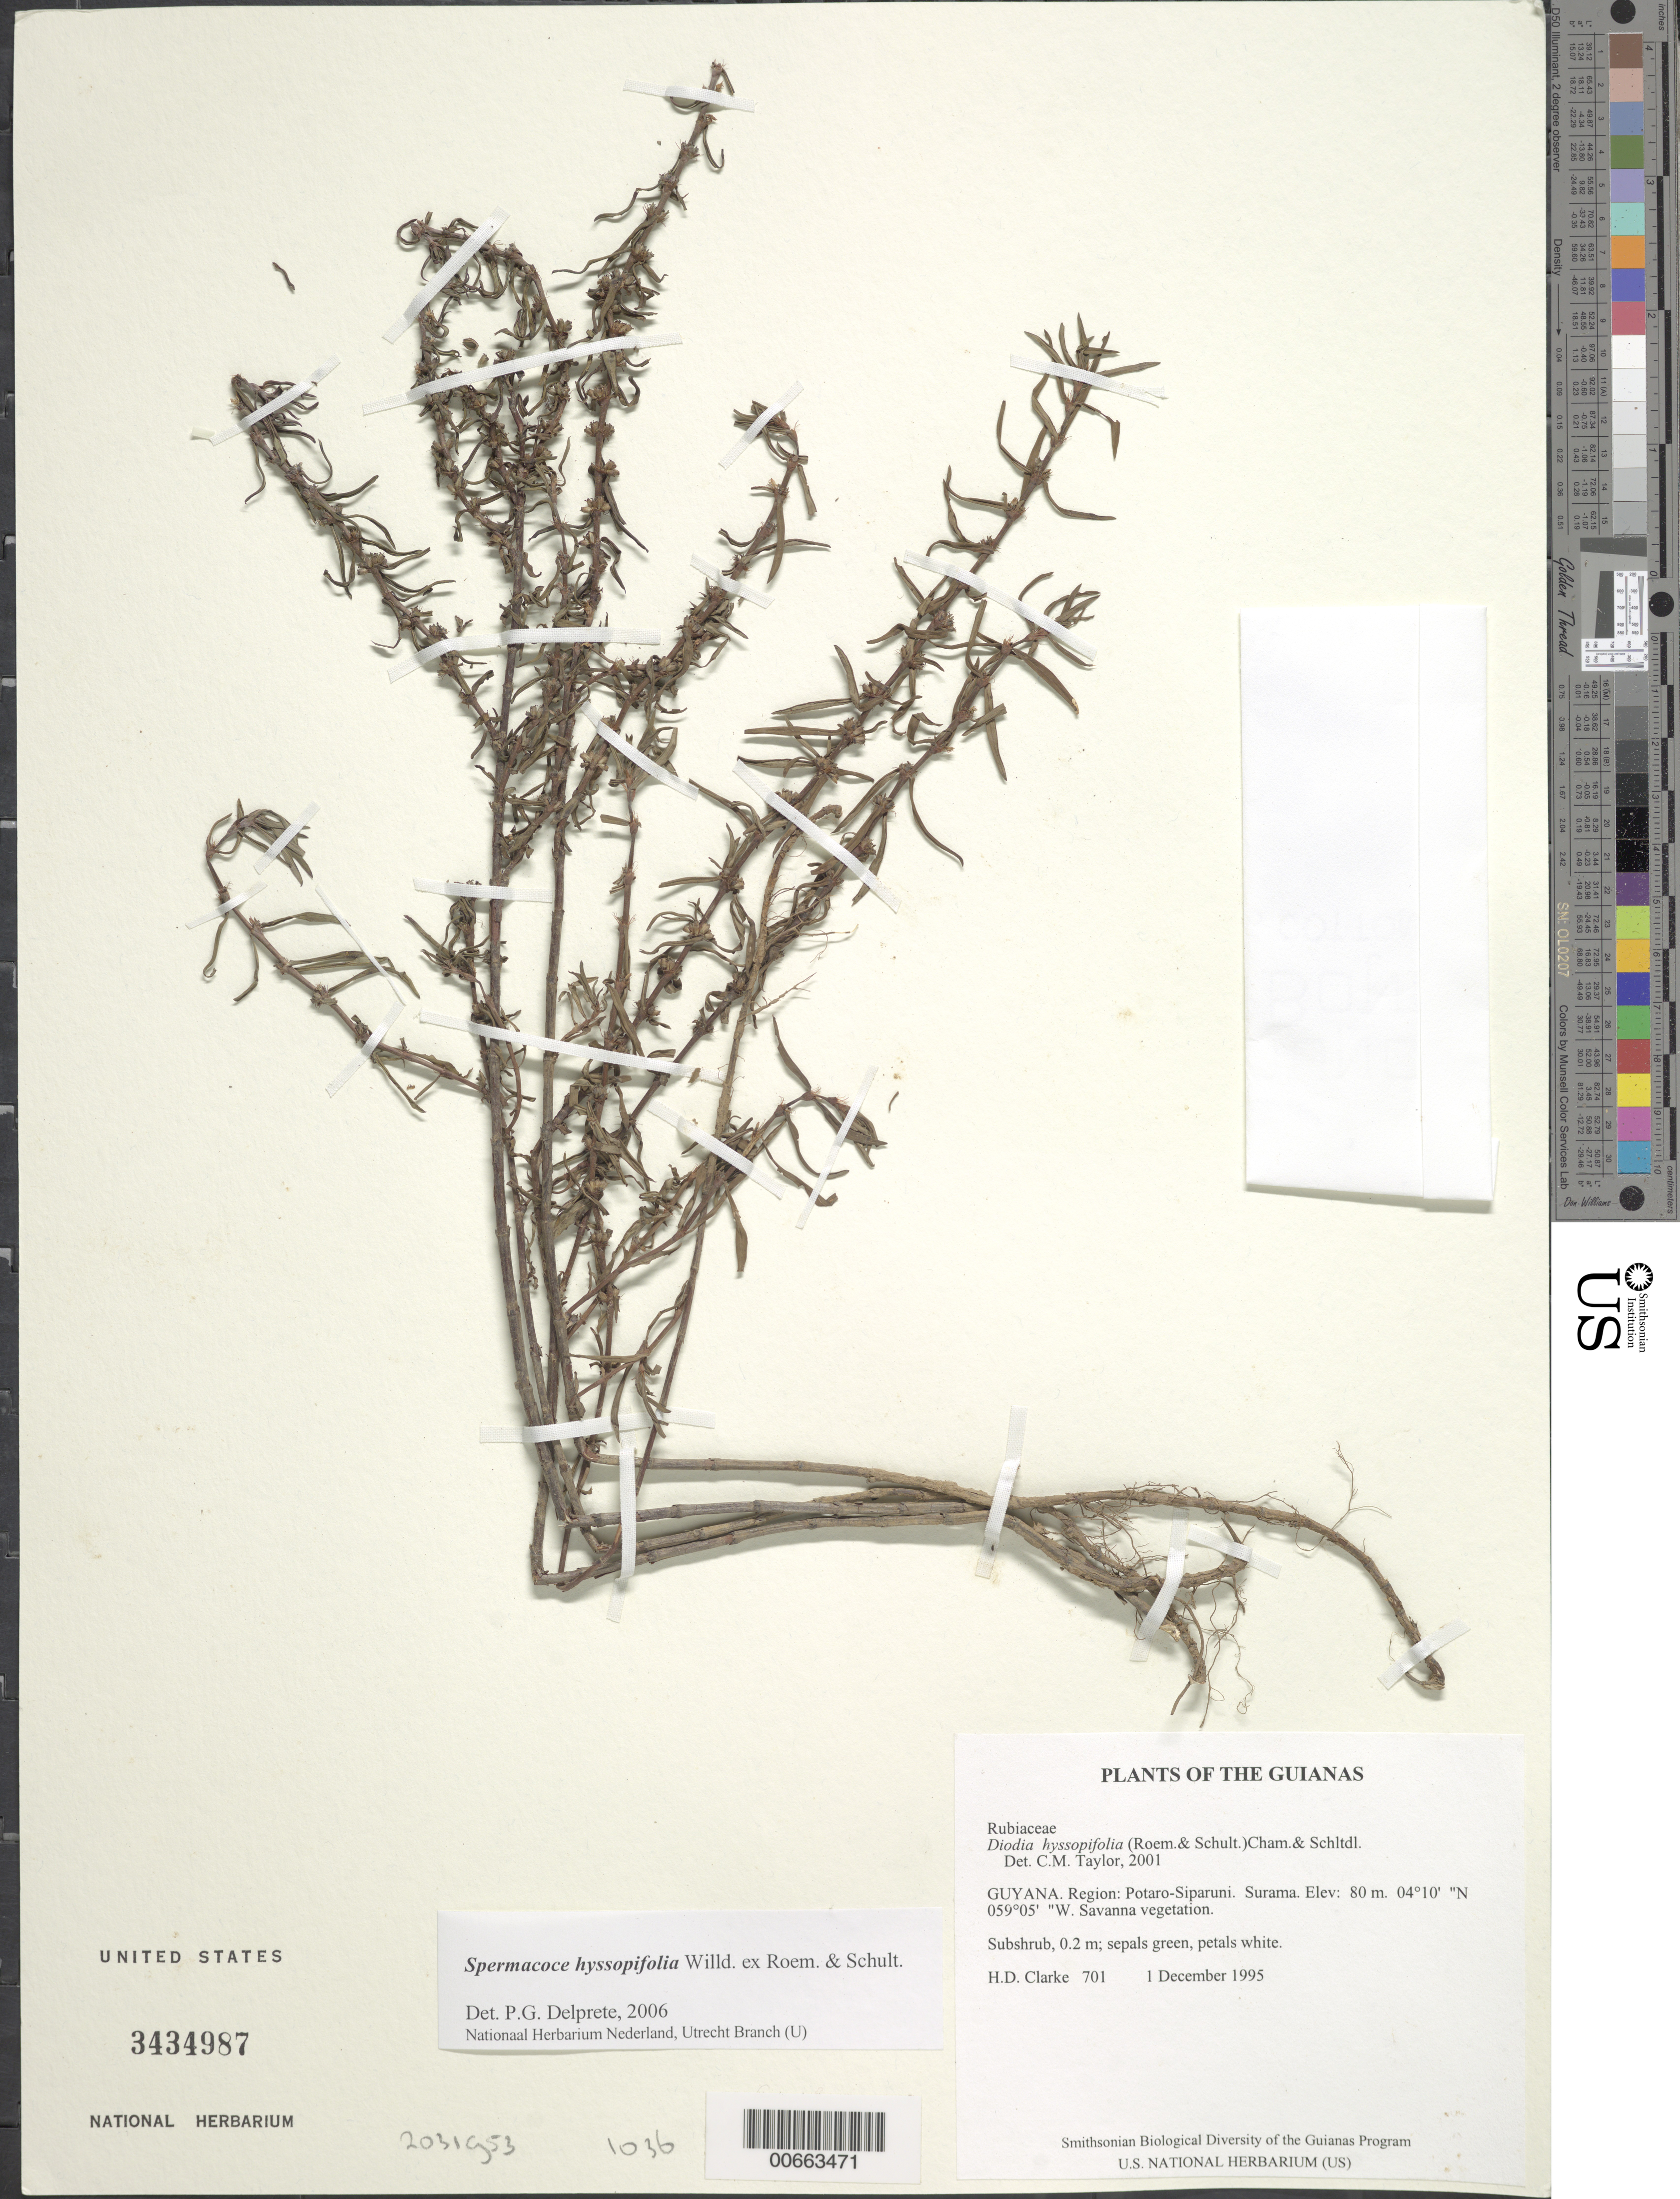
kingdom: Plantae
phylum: Tracheophyta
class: Magnoliopsida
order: Gentianales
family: Rubiaceae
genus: Spermacoce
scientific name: Spermacoce hyssopifolia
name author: Willd. ex Roem. & Schult.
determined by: Delprete, P. G., Herb. de Guyane Cay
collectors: H. D. Clarke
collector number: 701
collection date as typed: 1 December 1995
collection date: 1995-12-01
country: Guyana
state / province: Potaro-Siparuni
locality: Surama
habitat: Savanna vegetation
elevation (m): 80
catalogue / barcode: US 3434987